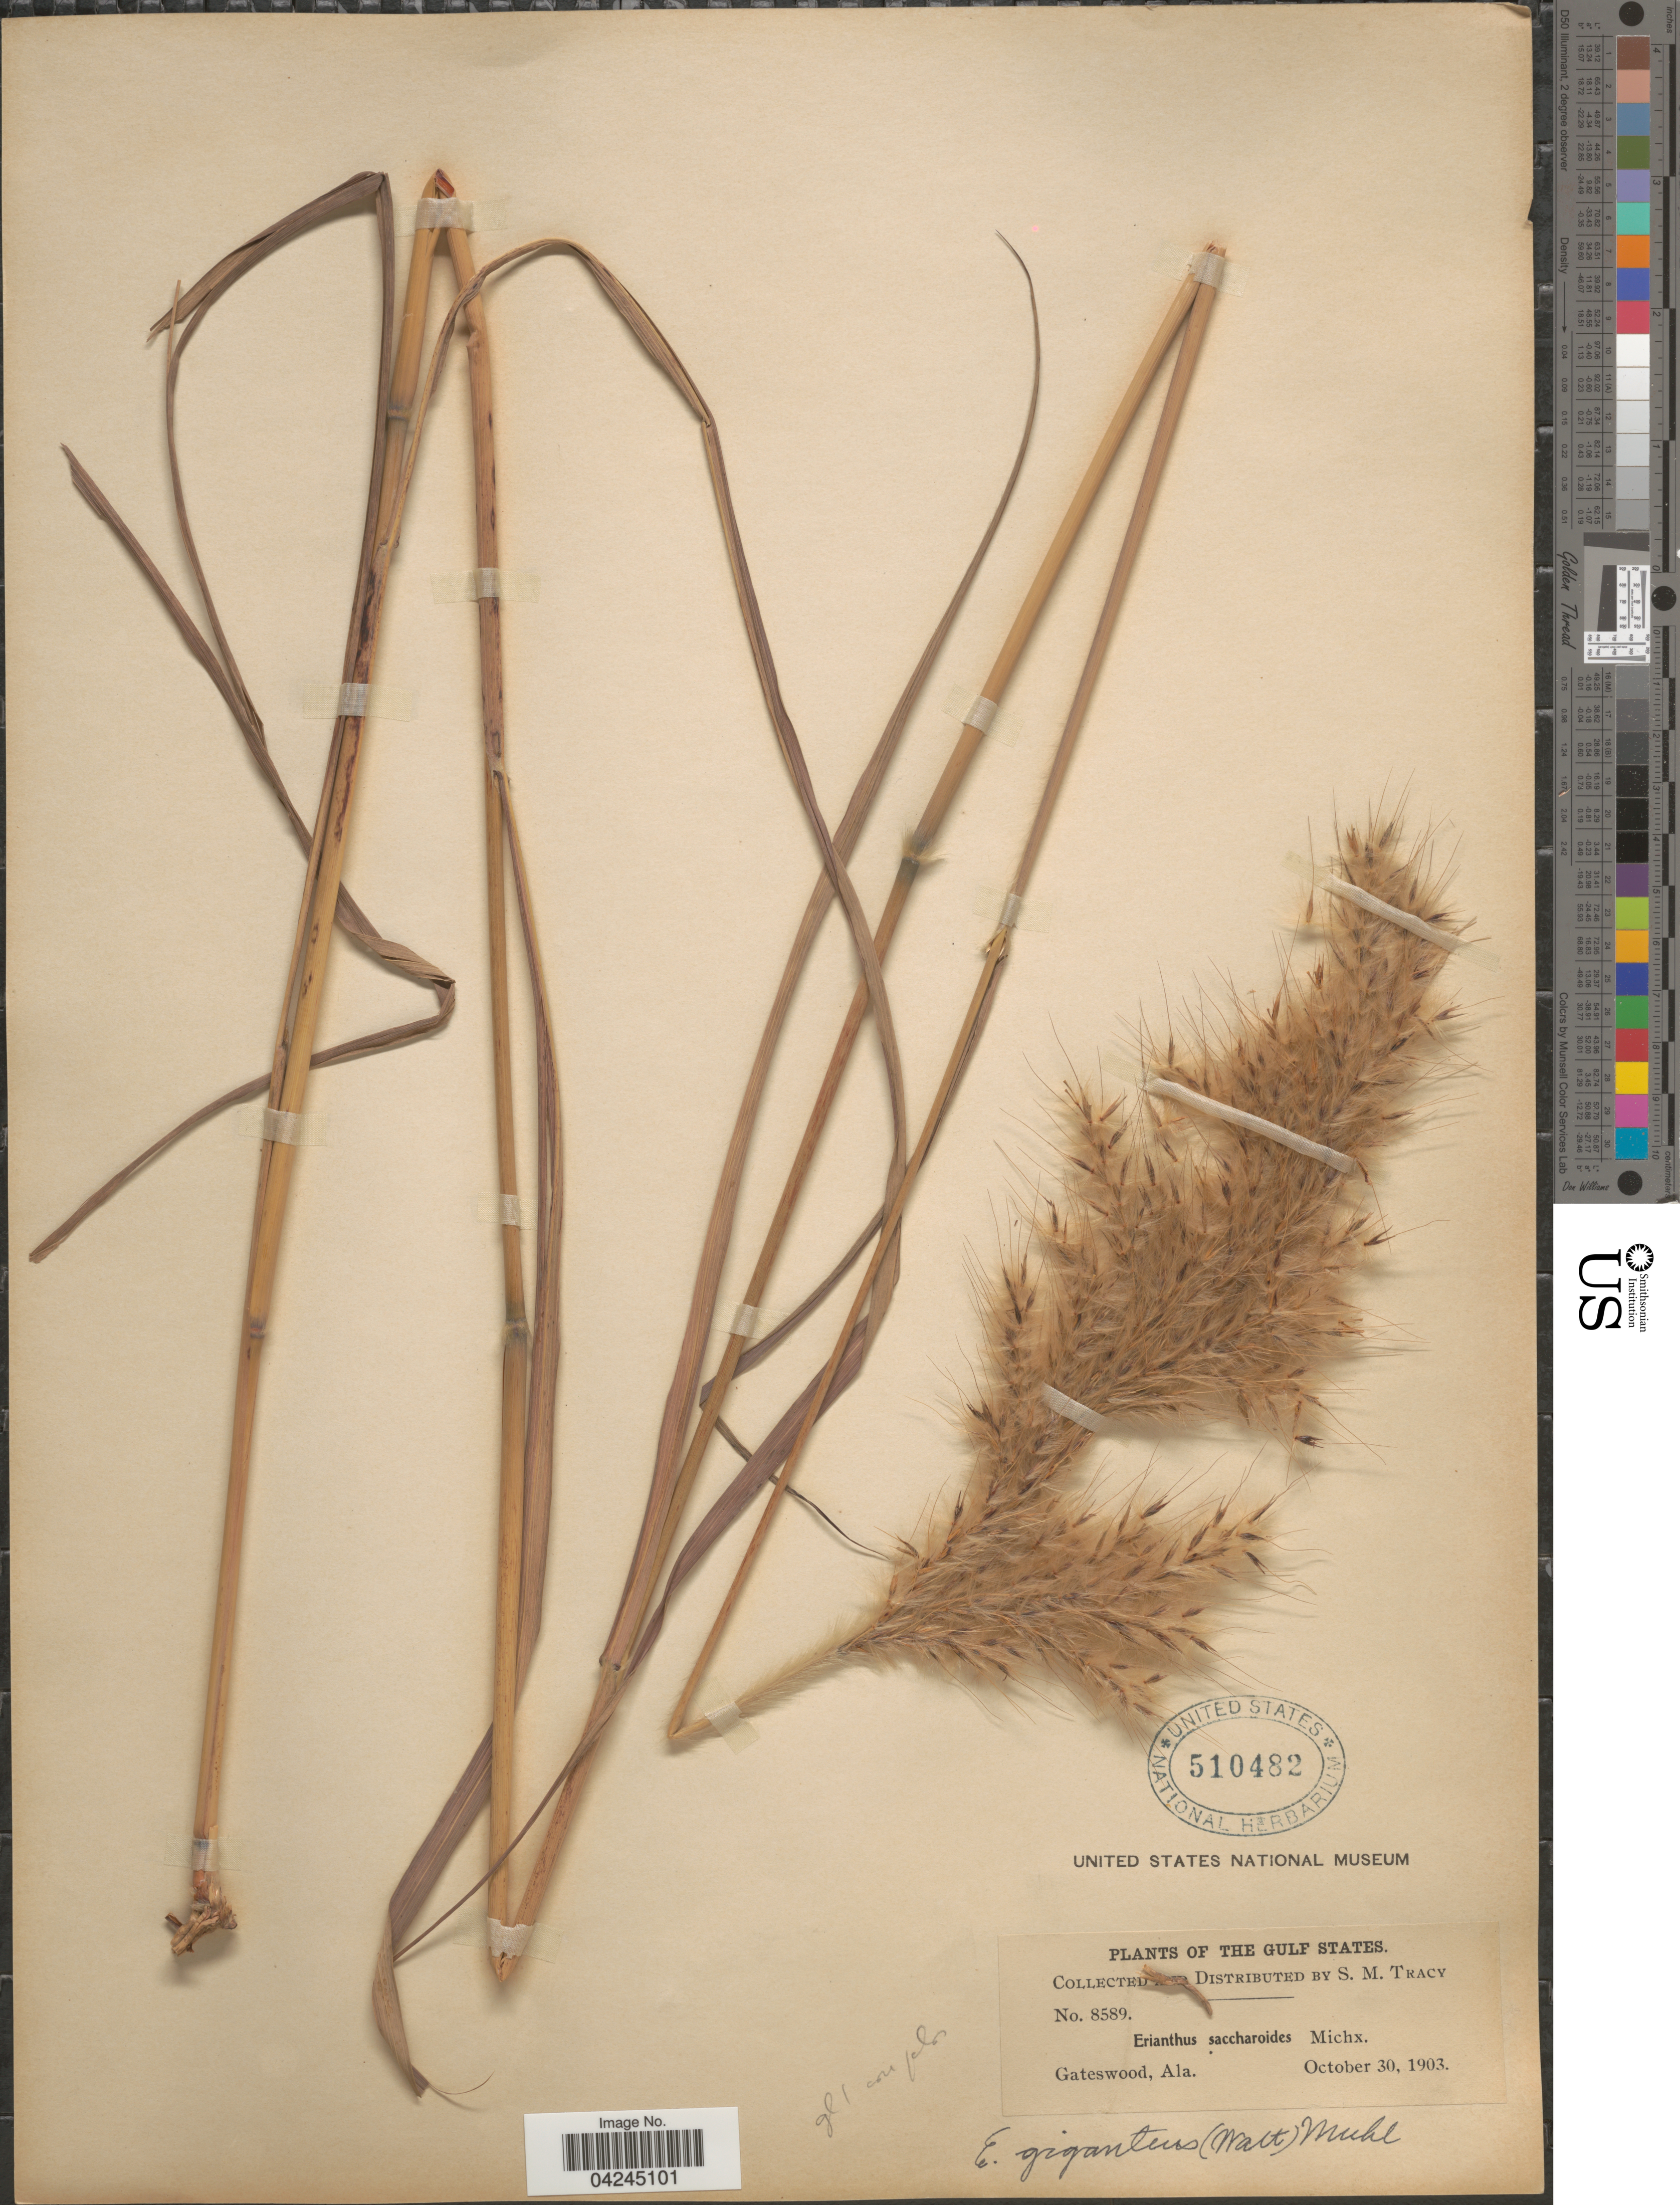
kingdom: Plantae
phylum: Tracheophyta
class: Liliopsida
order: Poales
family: Poaceae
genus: Erianthus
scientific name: Erianthus giganteus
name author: (Walter) P. Beauv.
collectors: S. M. Tracy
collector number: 8589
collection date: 1903-10-30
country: United States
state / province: Alabama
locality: Gulf States. Gateswood.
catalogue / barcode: US 510482